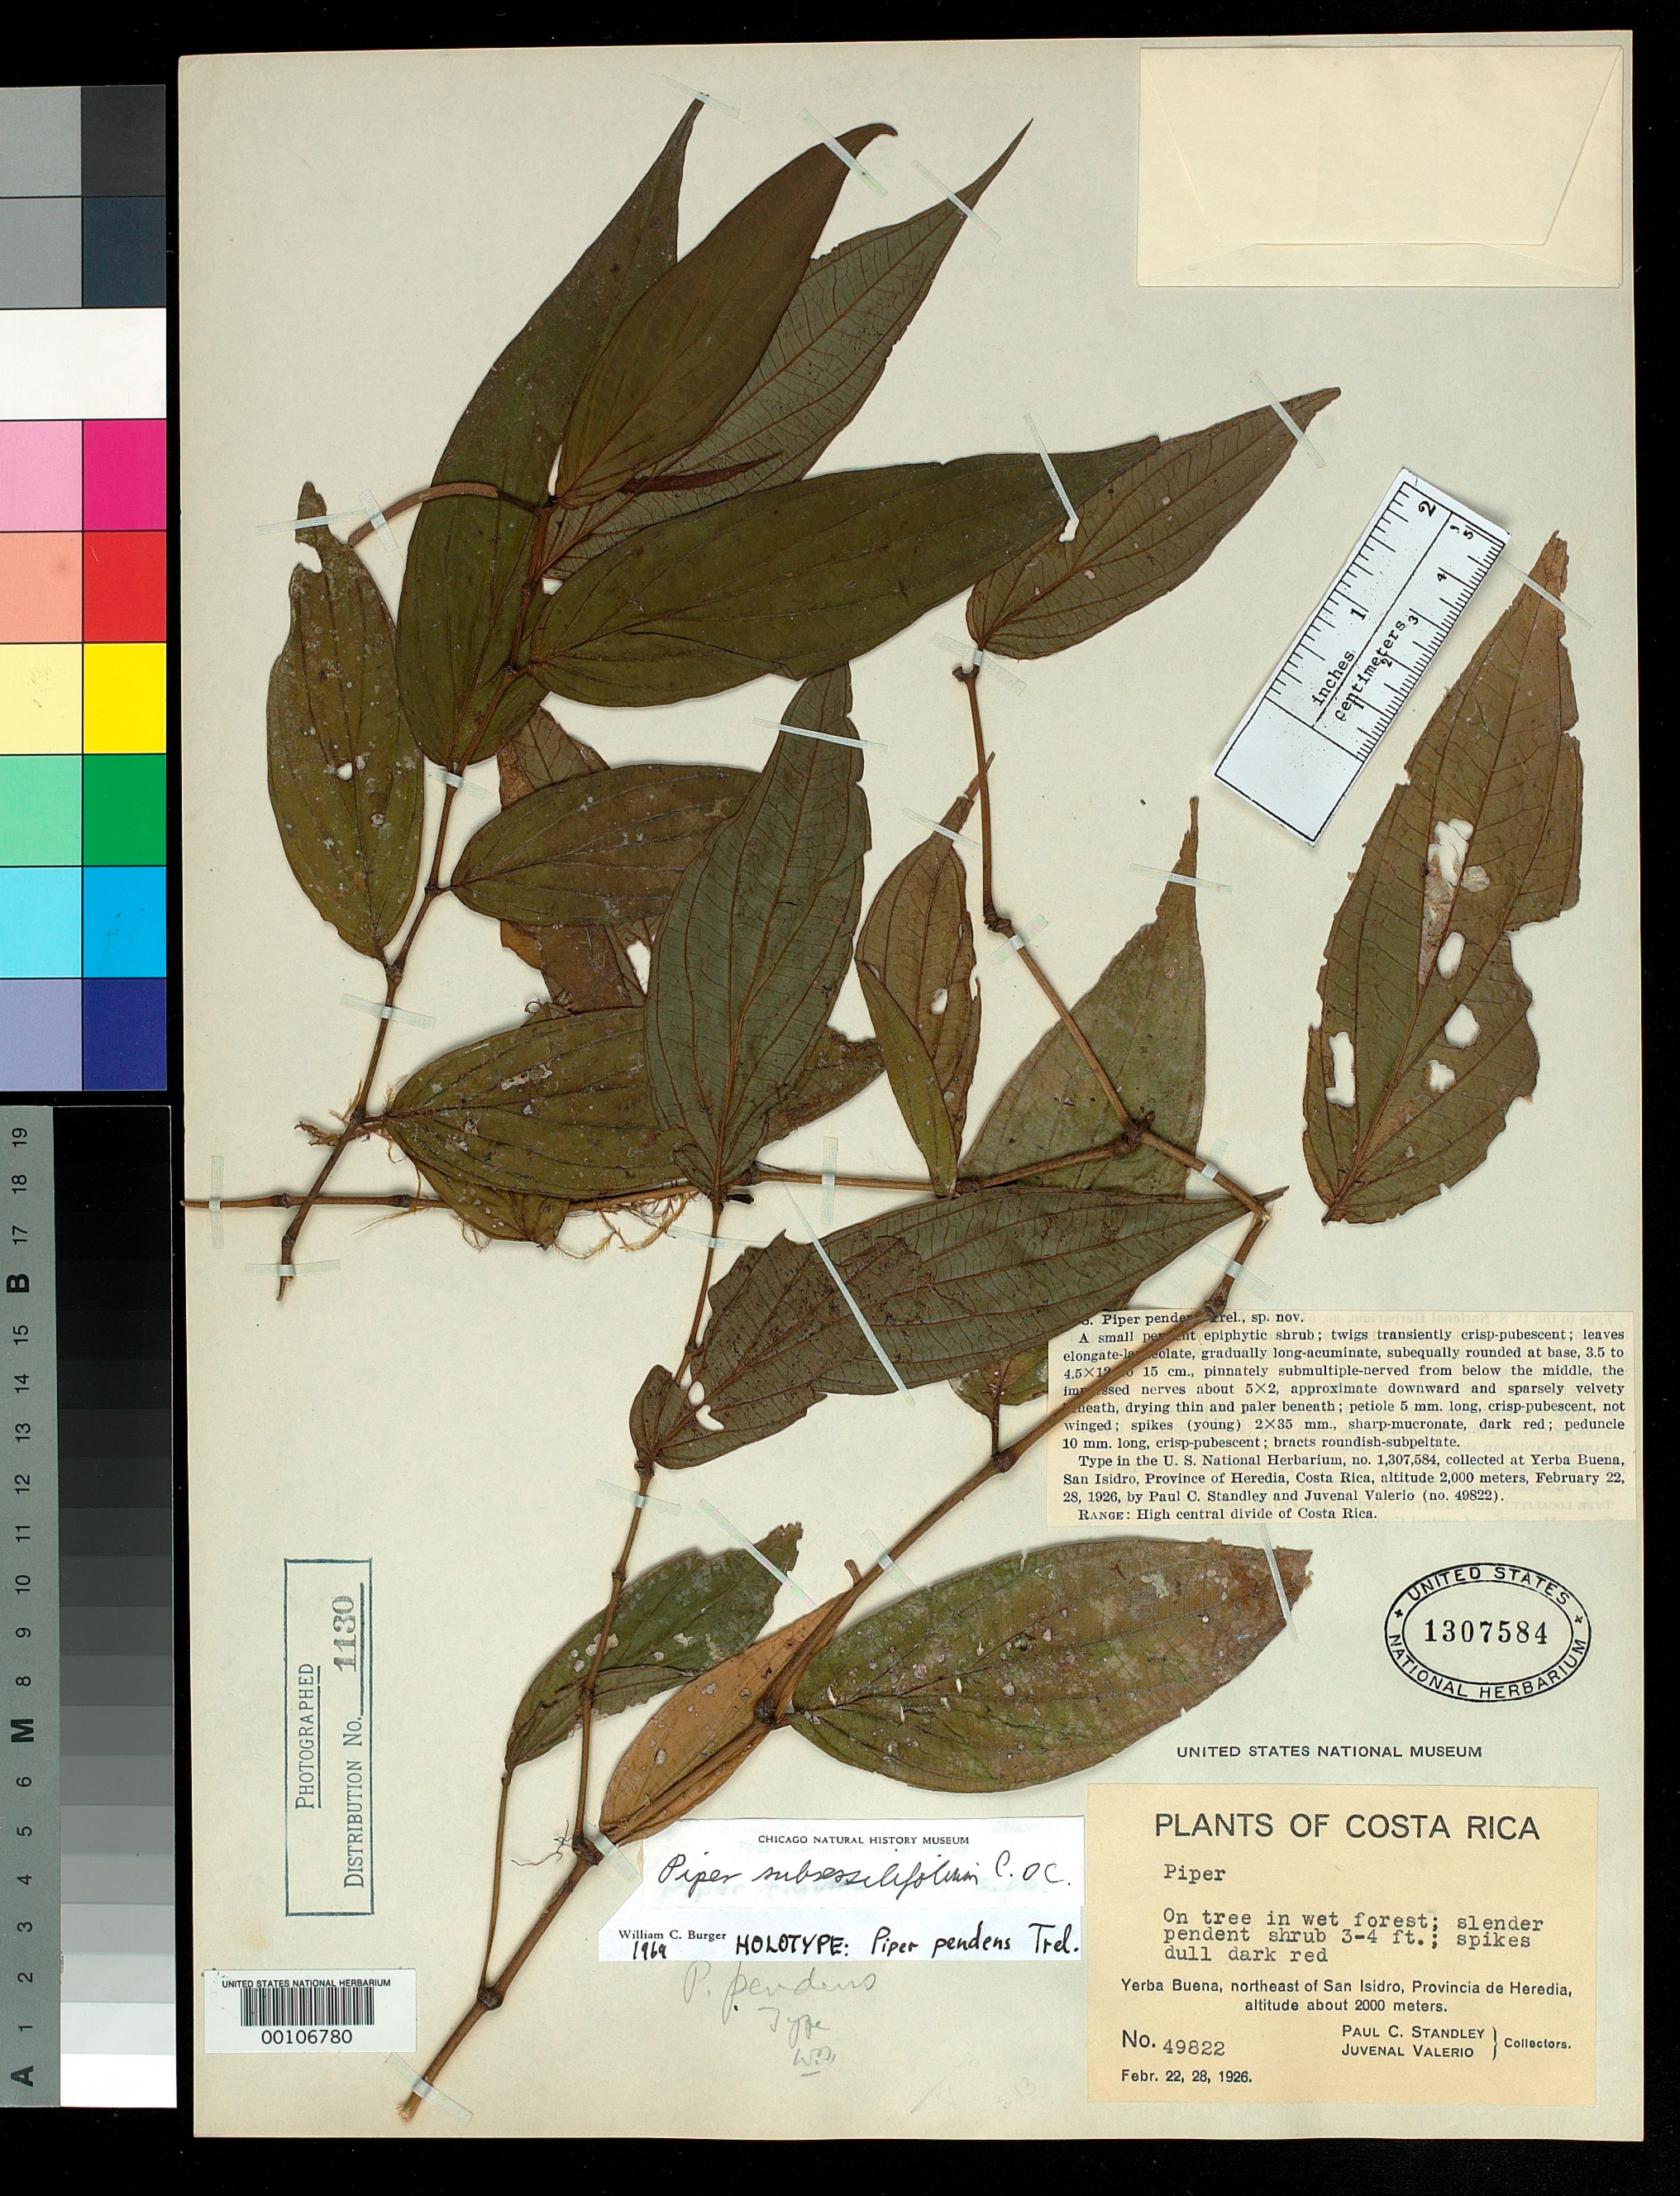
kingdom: Plantae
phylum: Tracheophyta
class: Magnoliopsida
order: Piperales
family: Piperaceae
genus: Piper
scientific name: Piper pendens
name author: Trel.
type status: Holotype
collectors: P. C. Standley & J. Valerio R.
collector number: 49822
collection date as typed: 22 Feb 1926 and 28 Feb 1926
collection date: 1926-02-22,1926-02-28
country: Costa Rica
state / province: Heredia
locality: Yerba Buena, NE of San Isidro.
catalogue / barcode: US 1307584